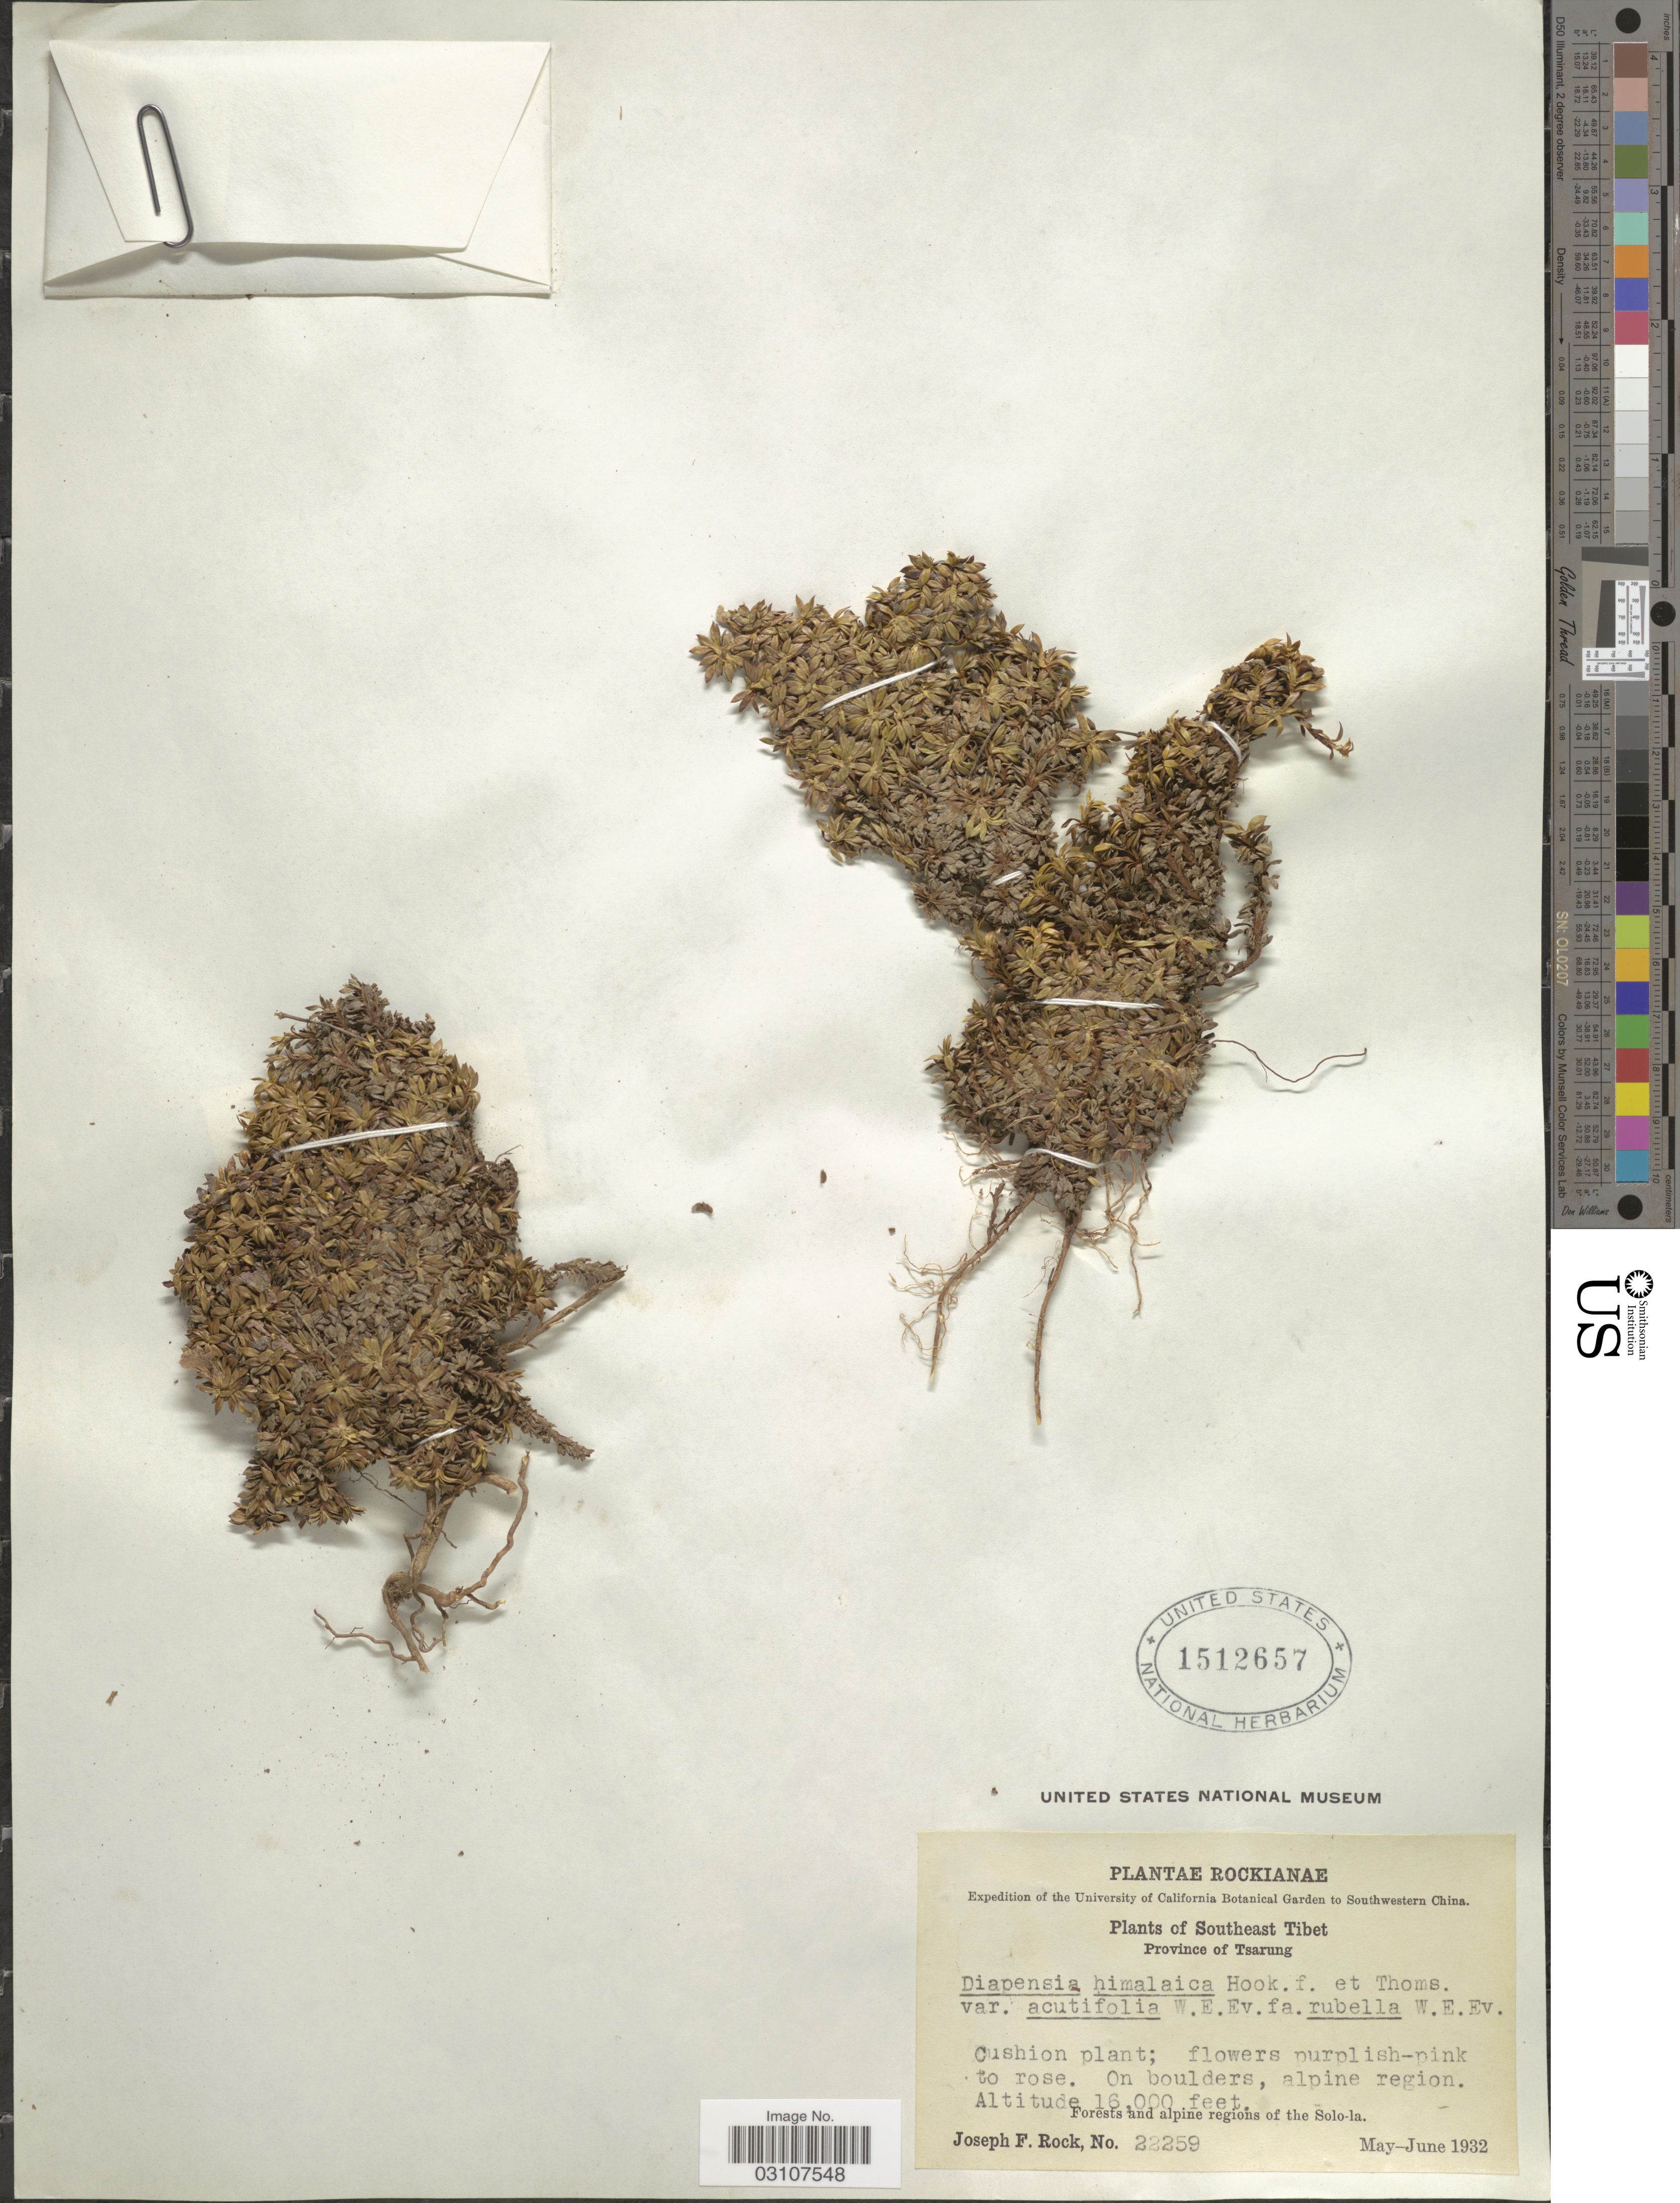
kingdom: Plantae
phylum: Tracheophyta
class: Magnoliopsida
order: Ericales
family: Diapensiaceae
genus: Diapensia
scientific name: Diapensia himalaica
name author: Hook. f. & Thomson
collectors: J. F. Rock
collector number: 22259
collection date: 1932-05/1932-06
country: China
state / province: Xizang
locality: Southeast Tibet. Province of Tsarung. Forests and alpine regions of the Solo-la.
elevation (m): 4877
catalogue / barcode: US 1512657